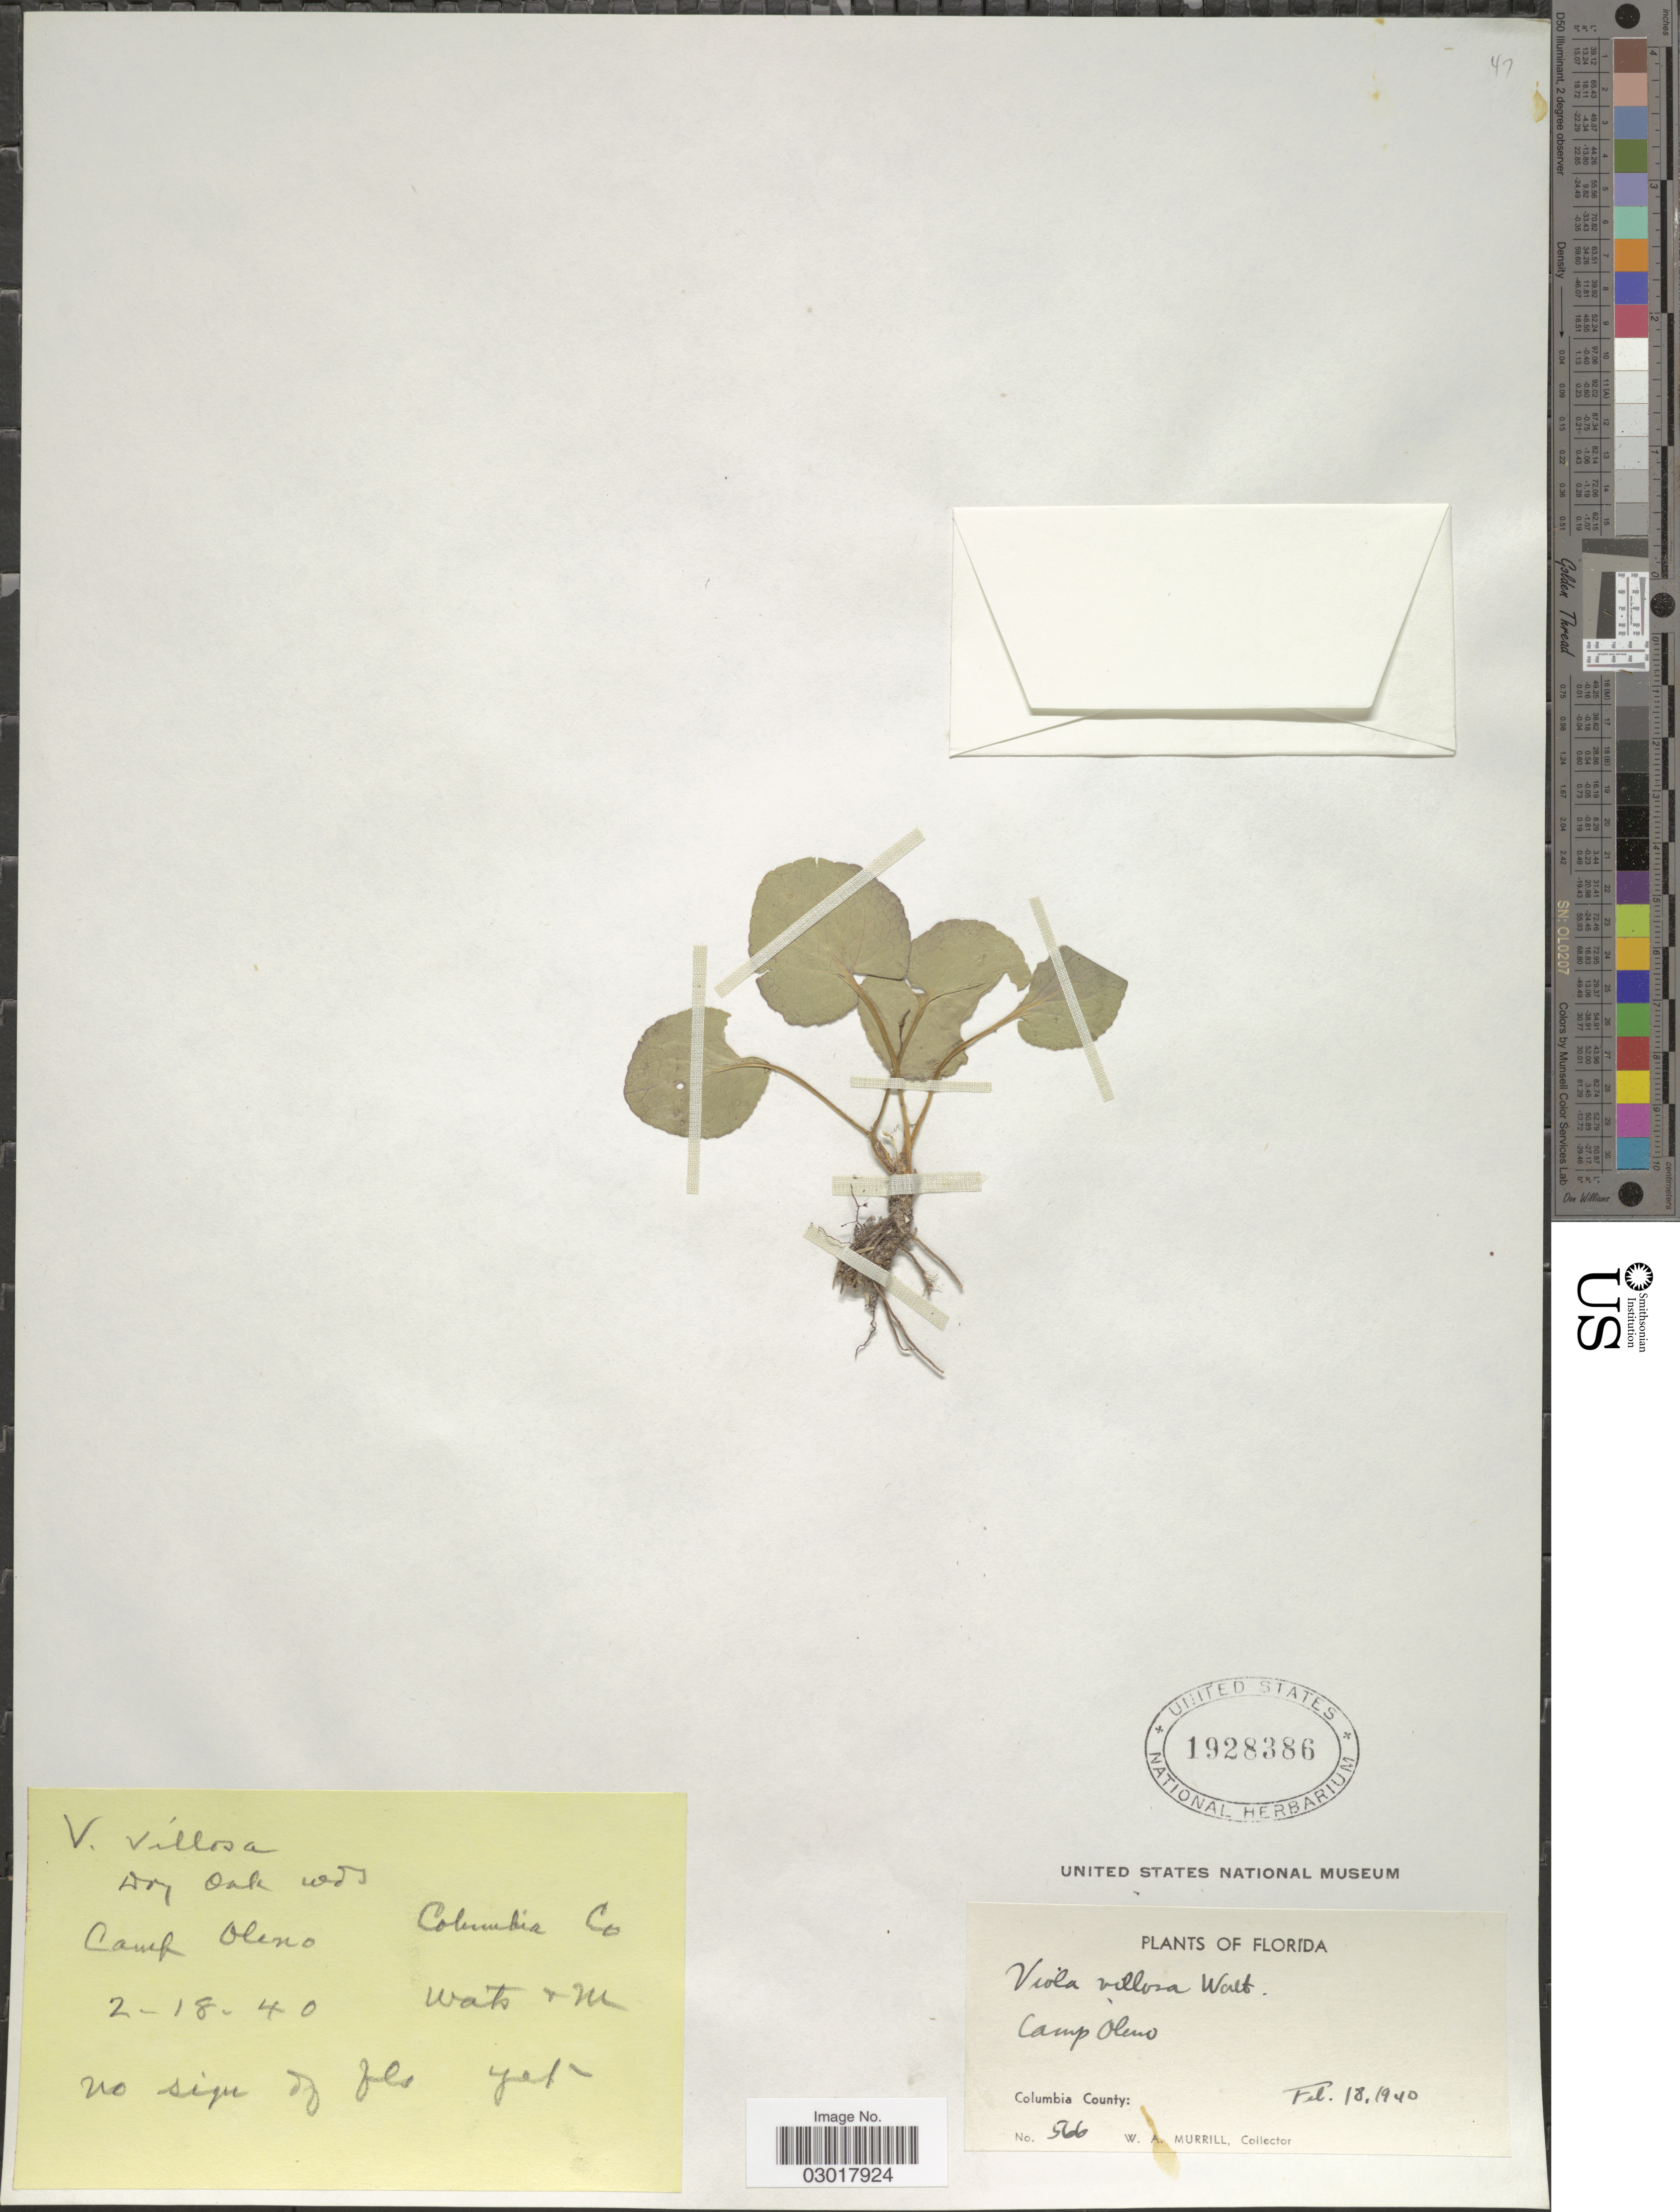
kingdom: Plantae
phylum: Tracheophyta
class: Magnoliopsida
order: Malpighiales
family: Violaceae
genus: Viola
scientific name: Viola villosa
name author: Walter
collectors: W. A. Murrill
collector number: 566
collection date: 1940-02-18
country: United States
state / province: Florida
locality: Camp Oleno, Columbia County.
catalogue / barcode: US 1928386